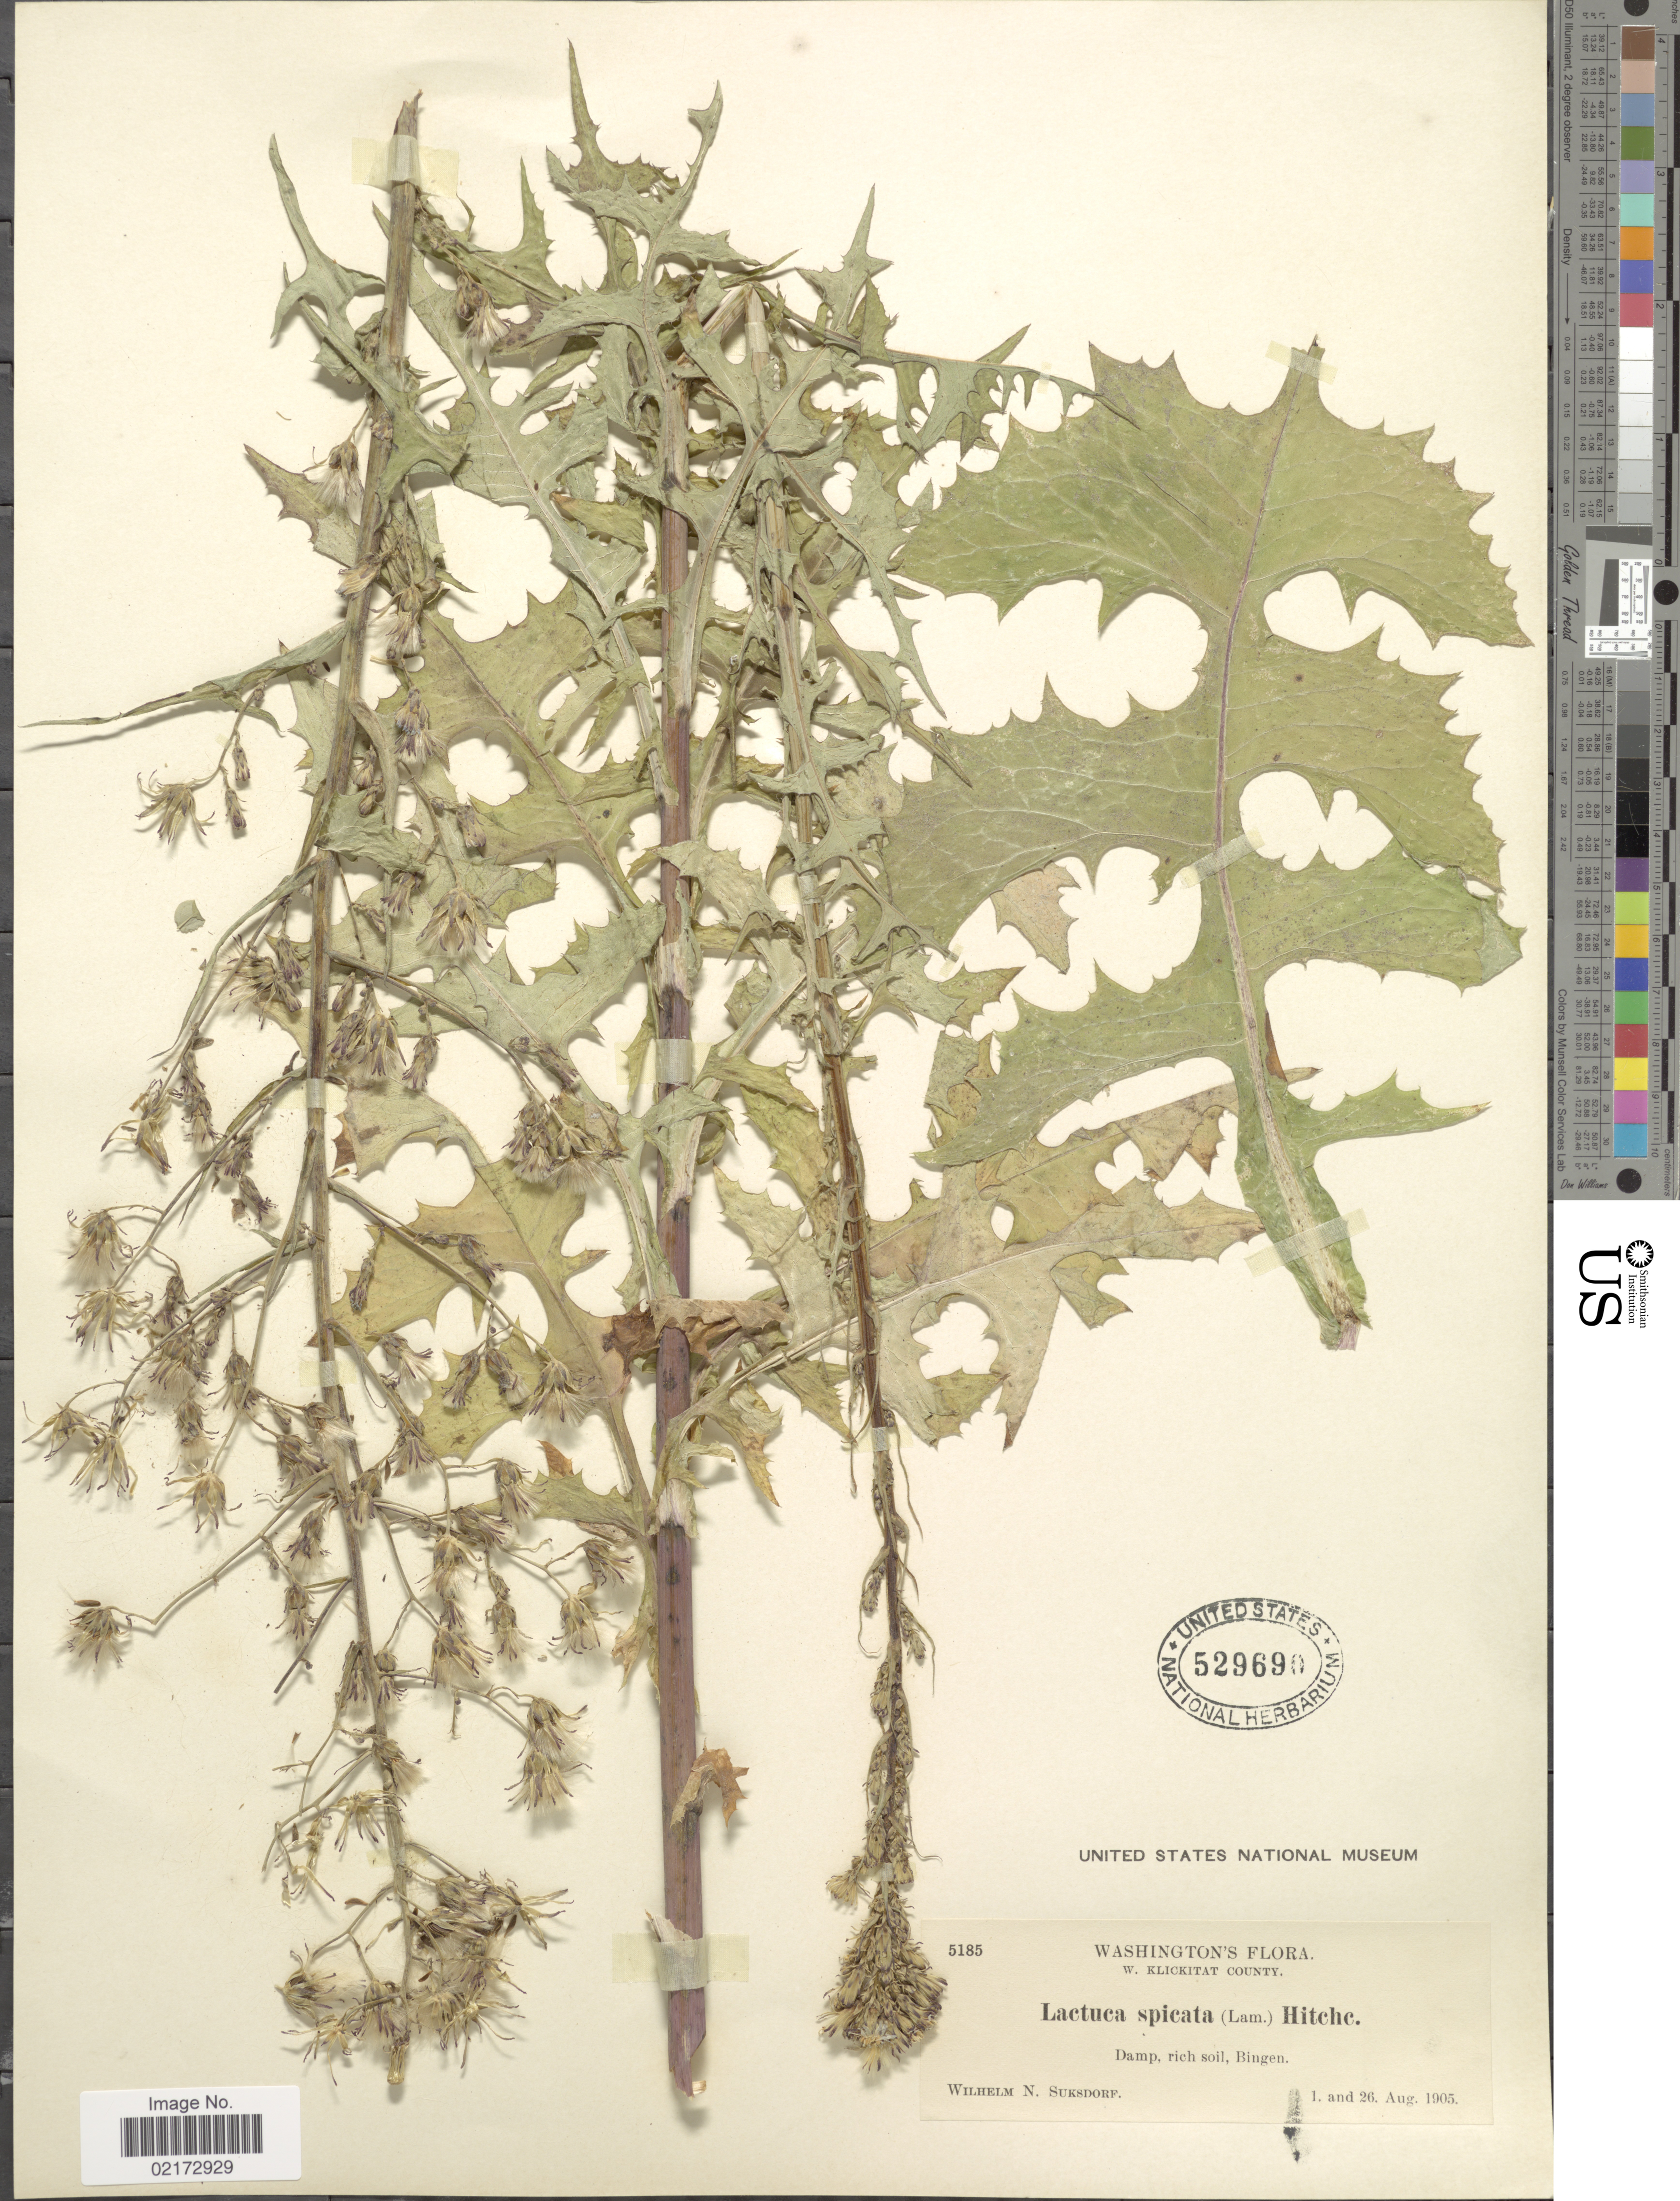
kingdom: Plantae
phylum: Tracheophyta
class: Magnoliopsida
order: Asterales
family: Asteraceae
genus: Lactuca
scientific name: Lactuca biennis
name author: (Moench) Fernald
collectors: W. N. Suksdorf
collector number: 5185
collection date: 1905-08-01/1905-08-26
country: United States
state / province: Washington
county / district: Klickitat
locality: W. Klickitat County, Bingen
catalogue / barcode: US 529690